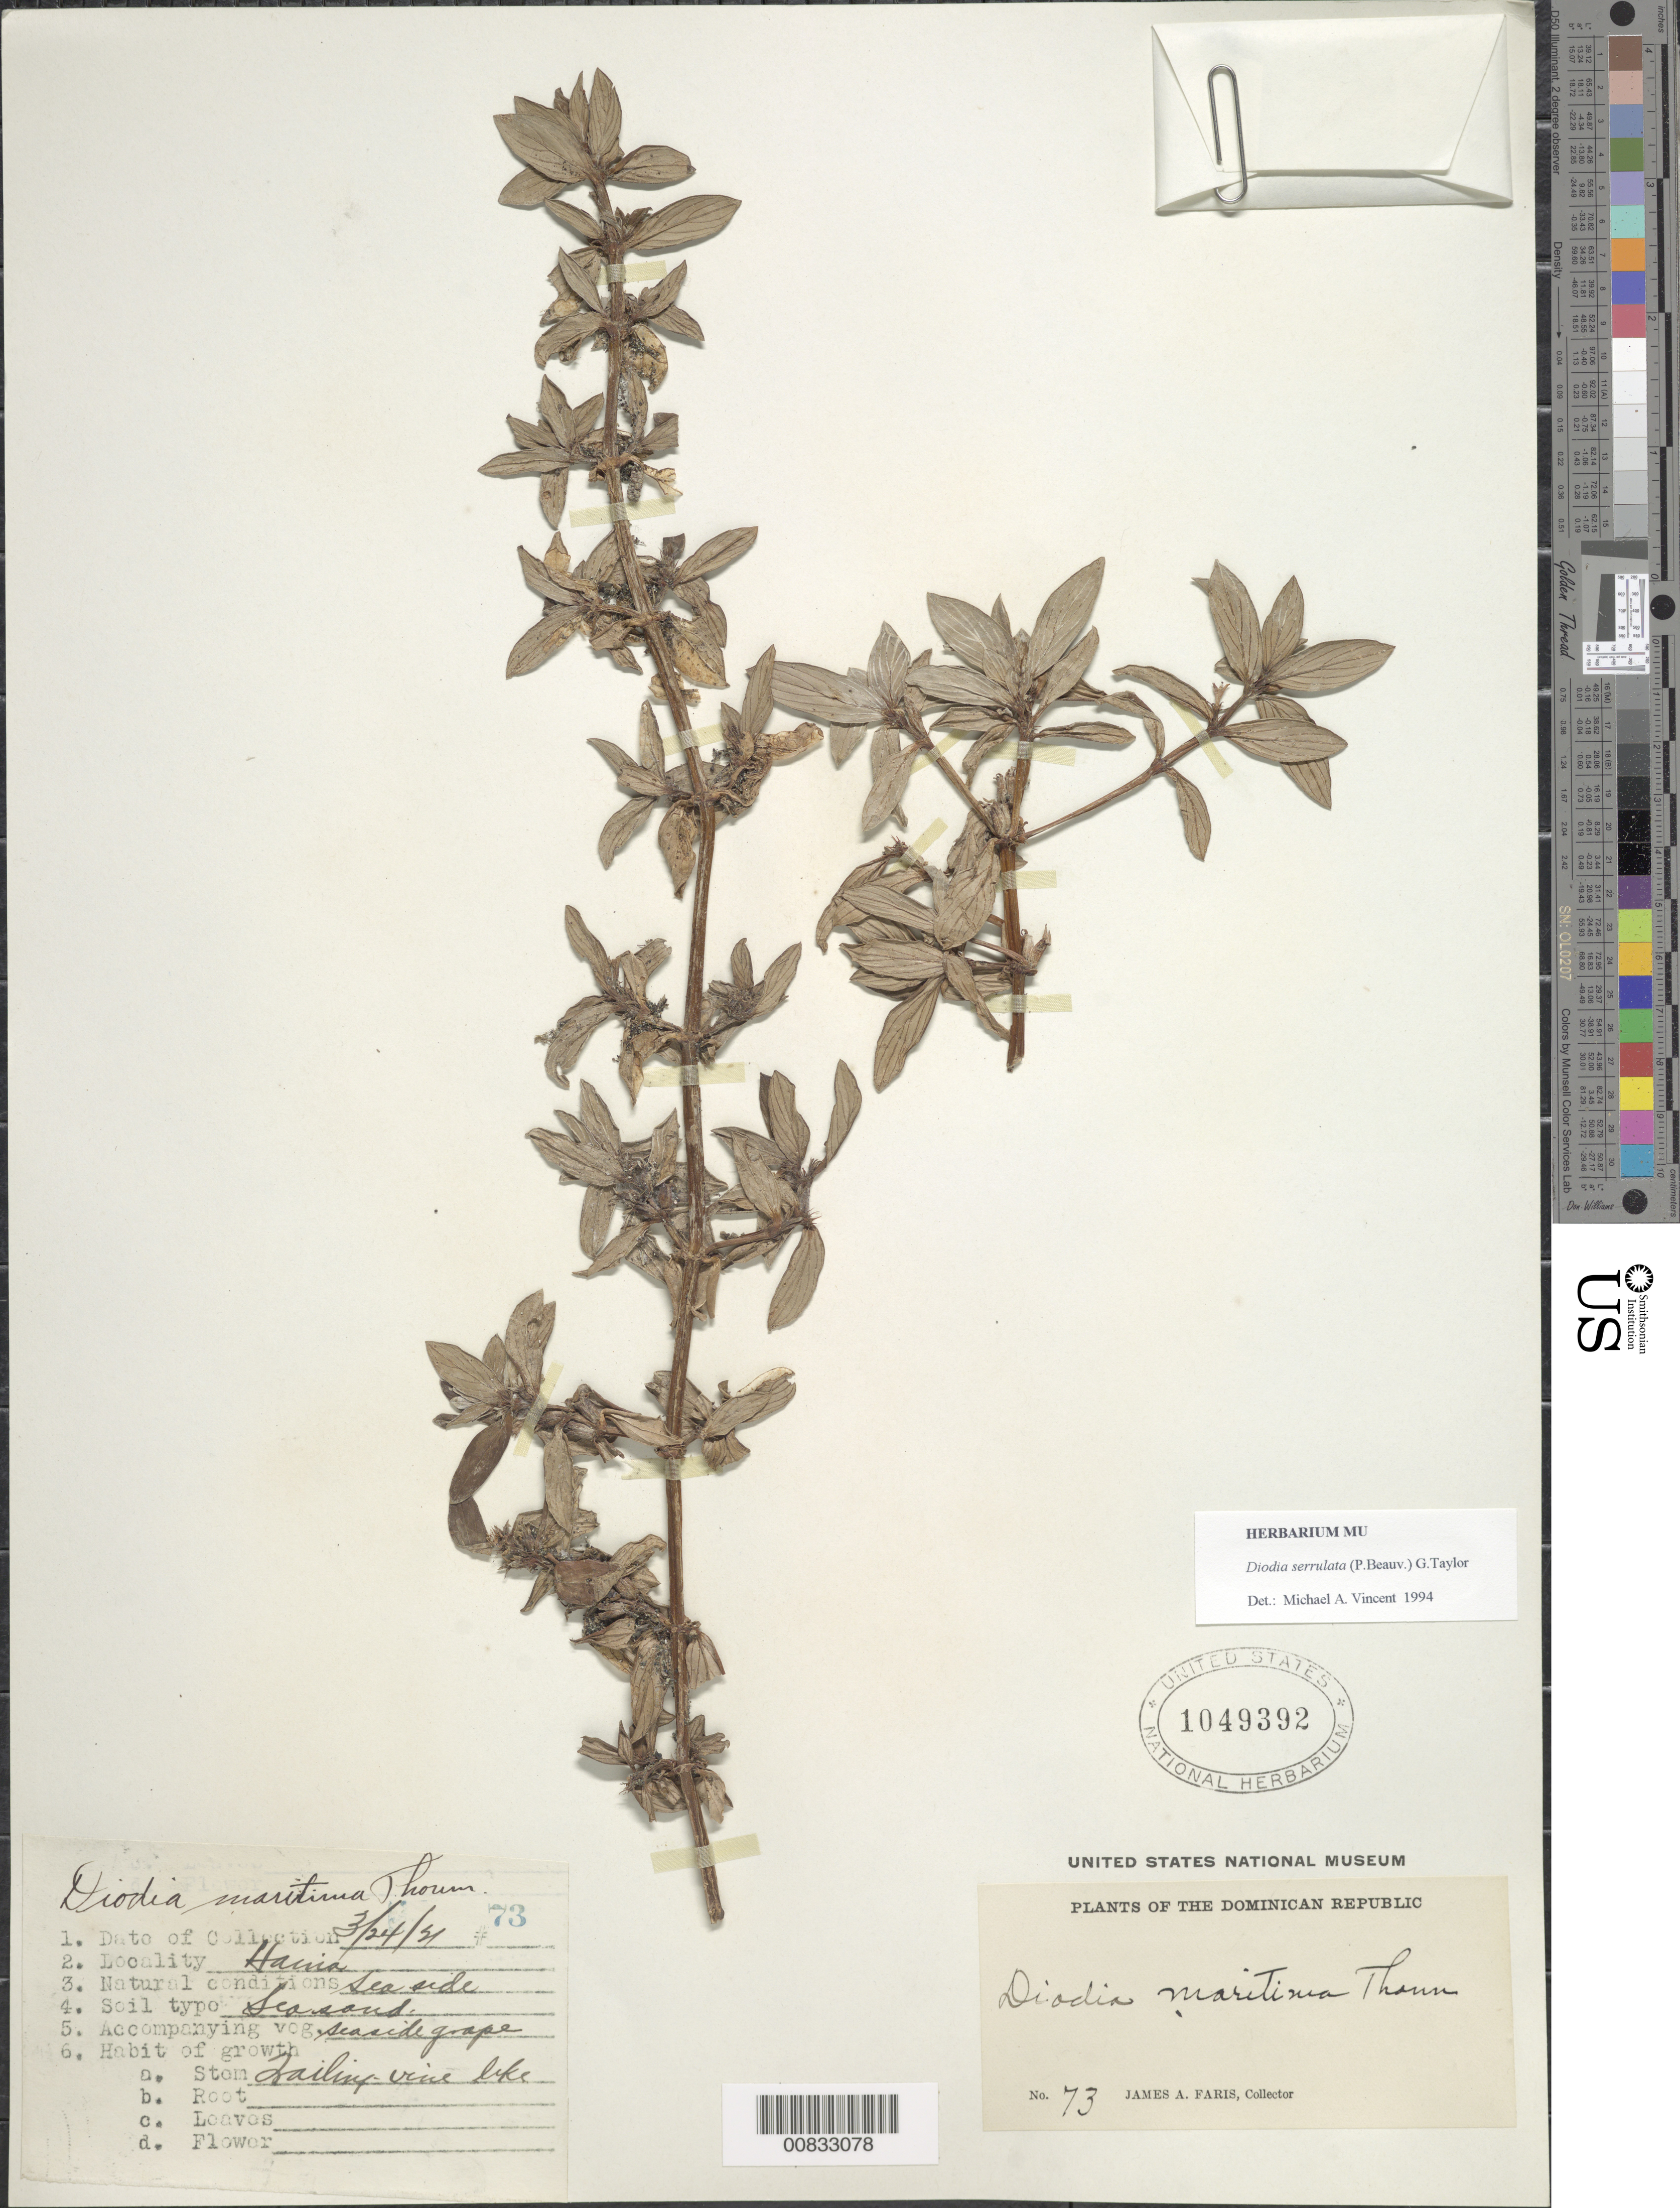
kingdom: Plantae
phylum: Tracheophyta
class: Magnoliopsida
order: Gentianales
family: Rubiaceae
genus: Diodia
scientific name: Diodia serrulata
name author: (P. Beauv.) G. Taylor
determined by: Vincent, Michael A.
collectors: J. Faris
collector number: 73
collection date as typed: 24 Mar 1921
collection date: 1921-03-24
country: Dominican Republic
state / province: San Cristóbal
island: Hispaniola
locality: Haina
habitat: On seasand at seaside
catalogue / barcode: US 1049392